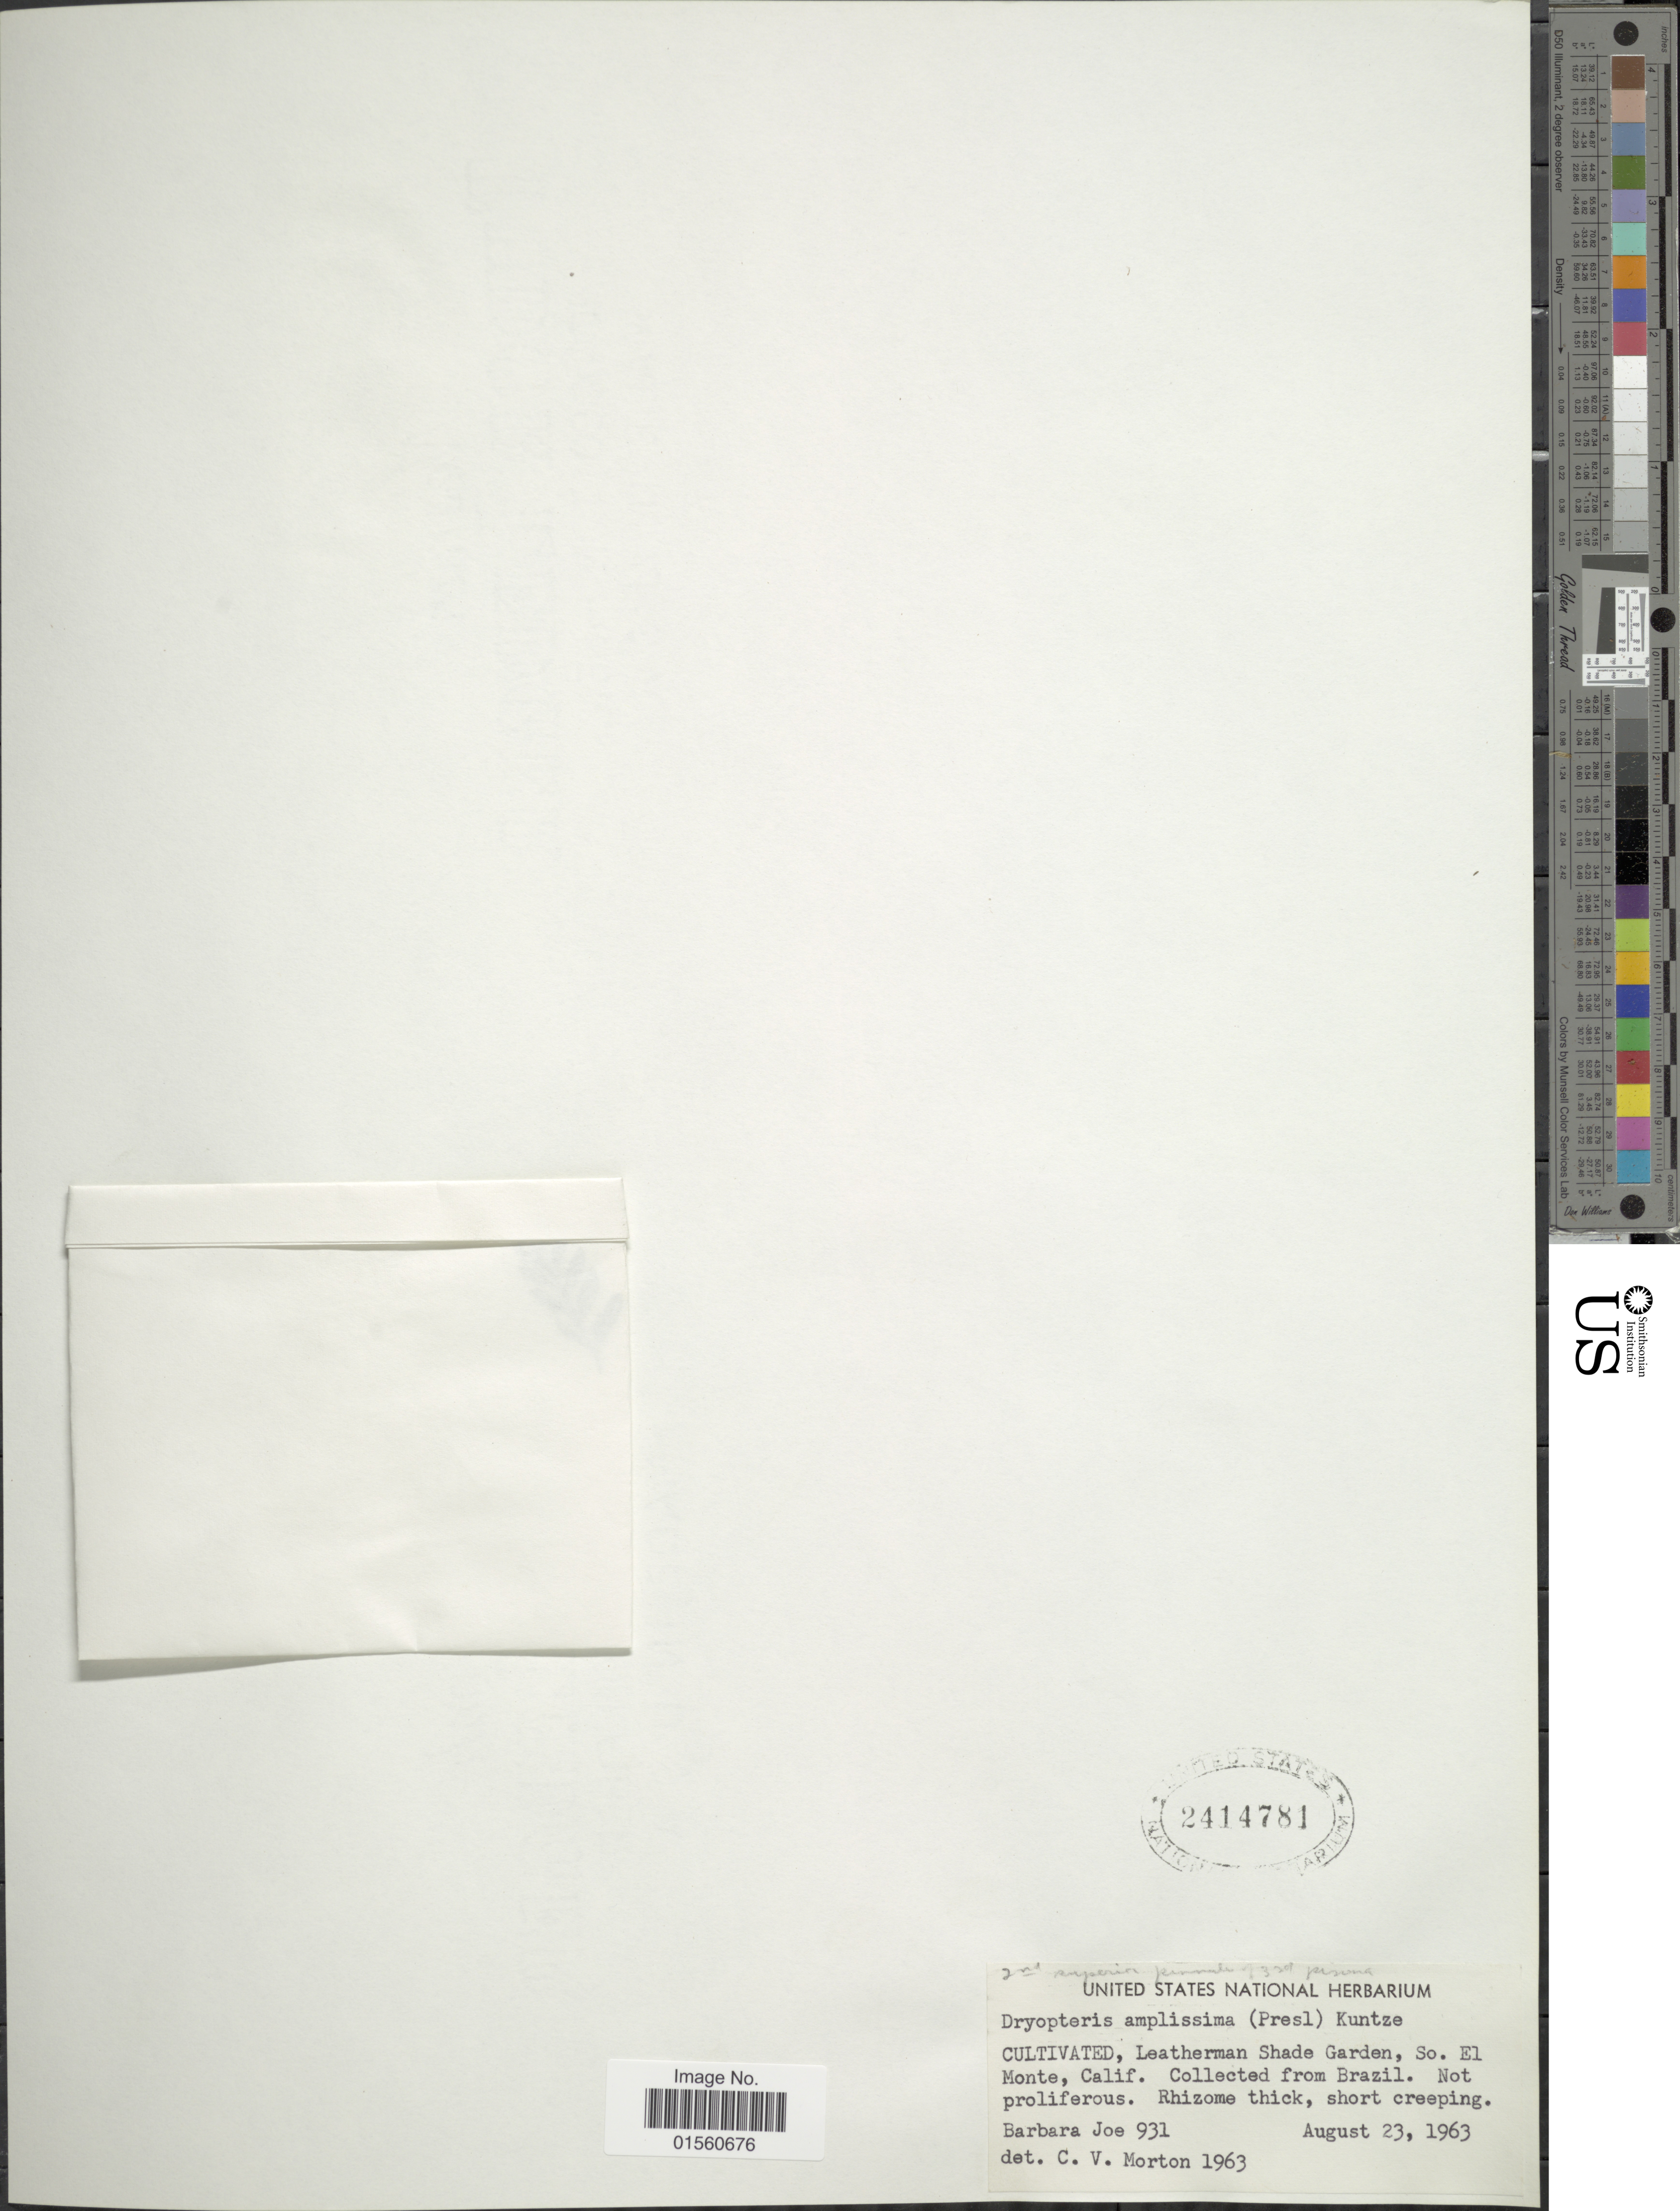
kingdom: Plantae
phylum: Tracheophyta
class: Polypodiopsida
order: Polypodiales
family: Dryopteridaceae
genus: Lastreopsis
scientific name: Lastreopsis amplissima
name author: (C. Presl) Tindale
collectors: B. Joe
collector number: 931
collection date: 1963-08-23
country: United States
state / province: California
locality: Leatherman Shade Garden, So. El Monte, Calif.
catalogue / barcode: US 2414781